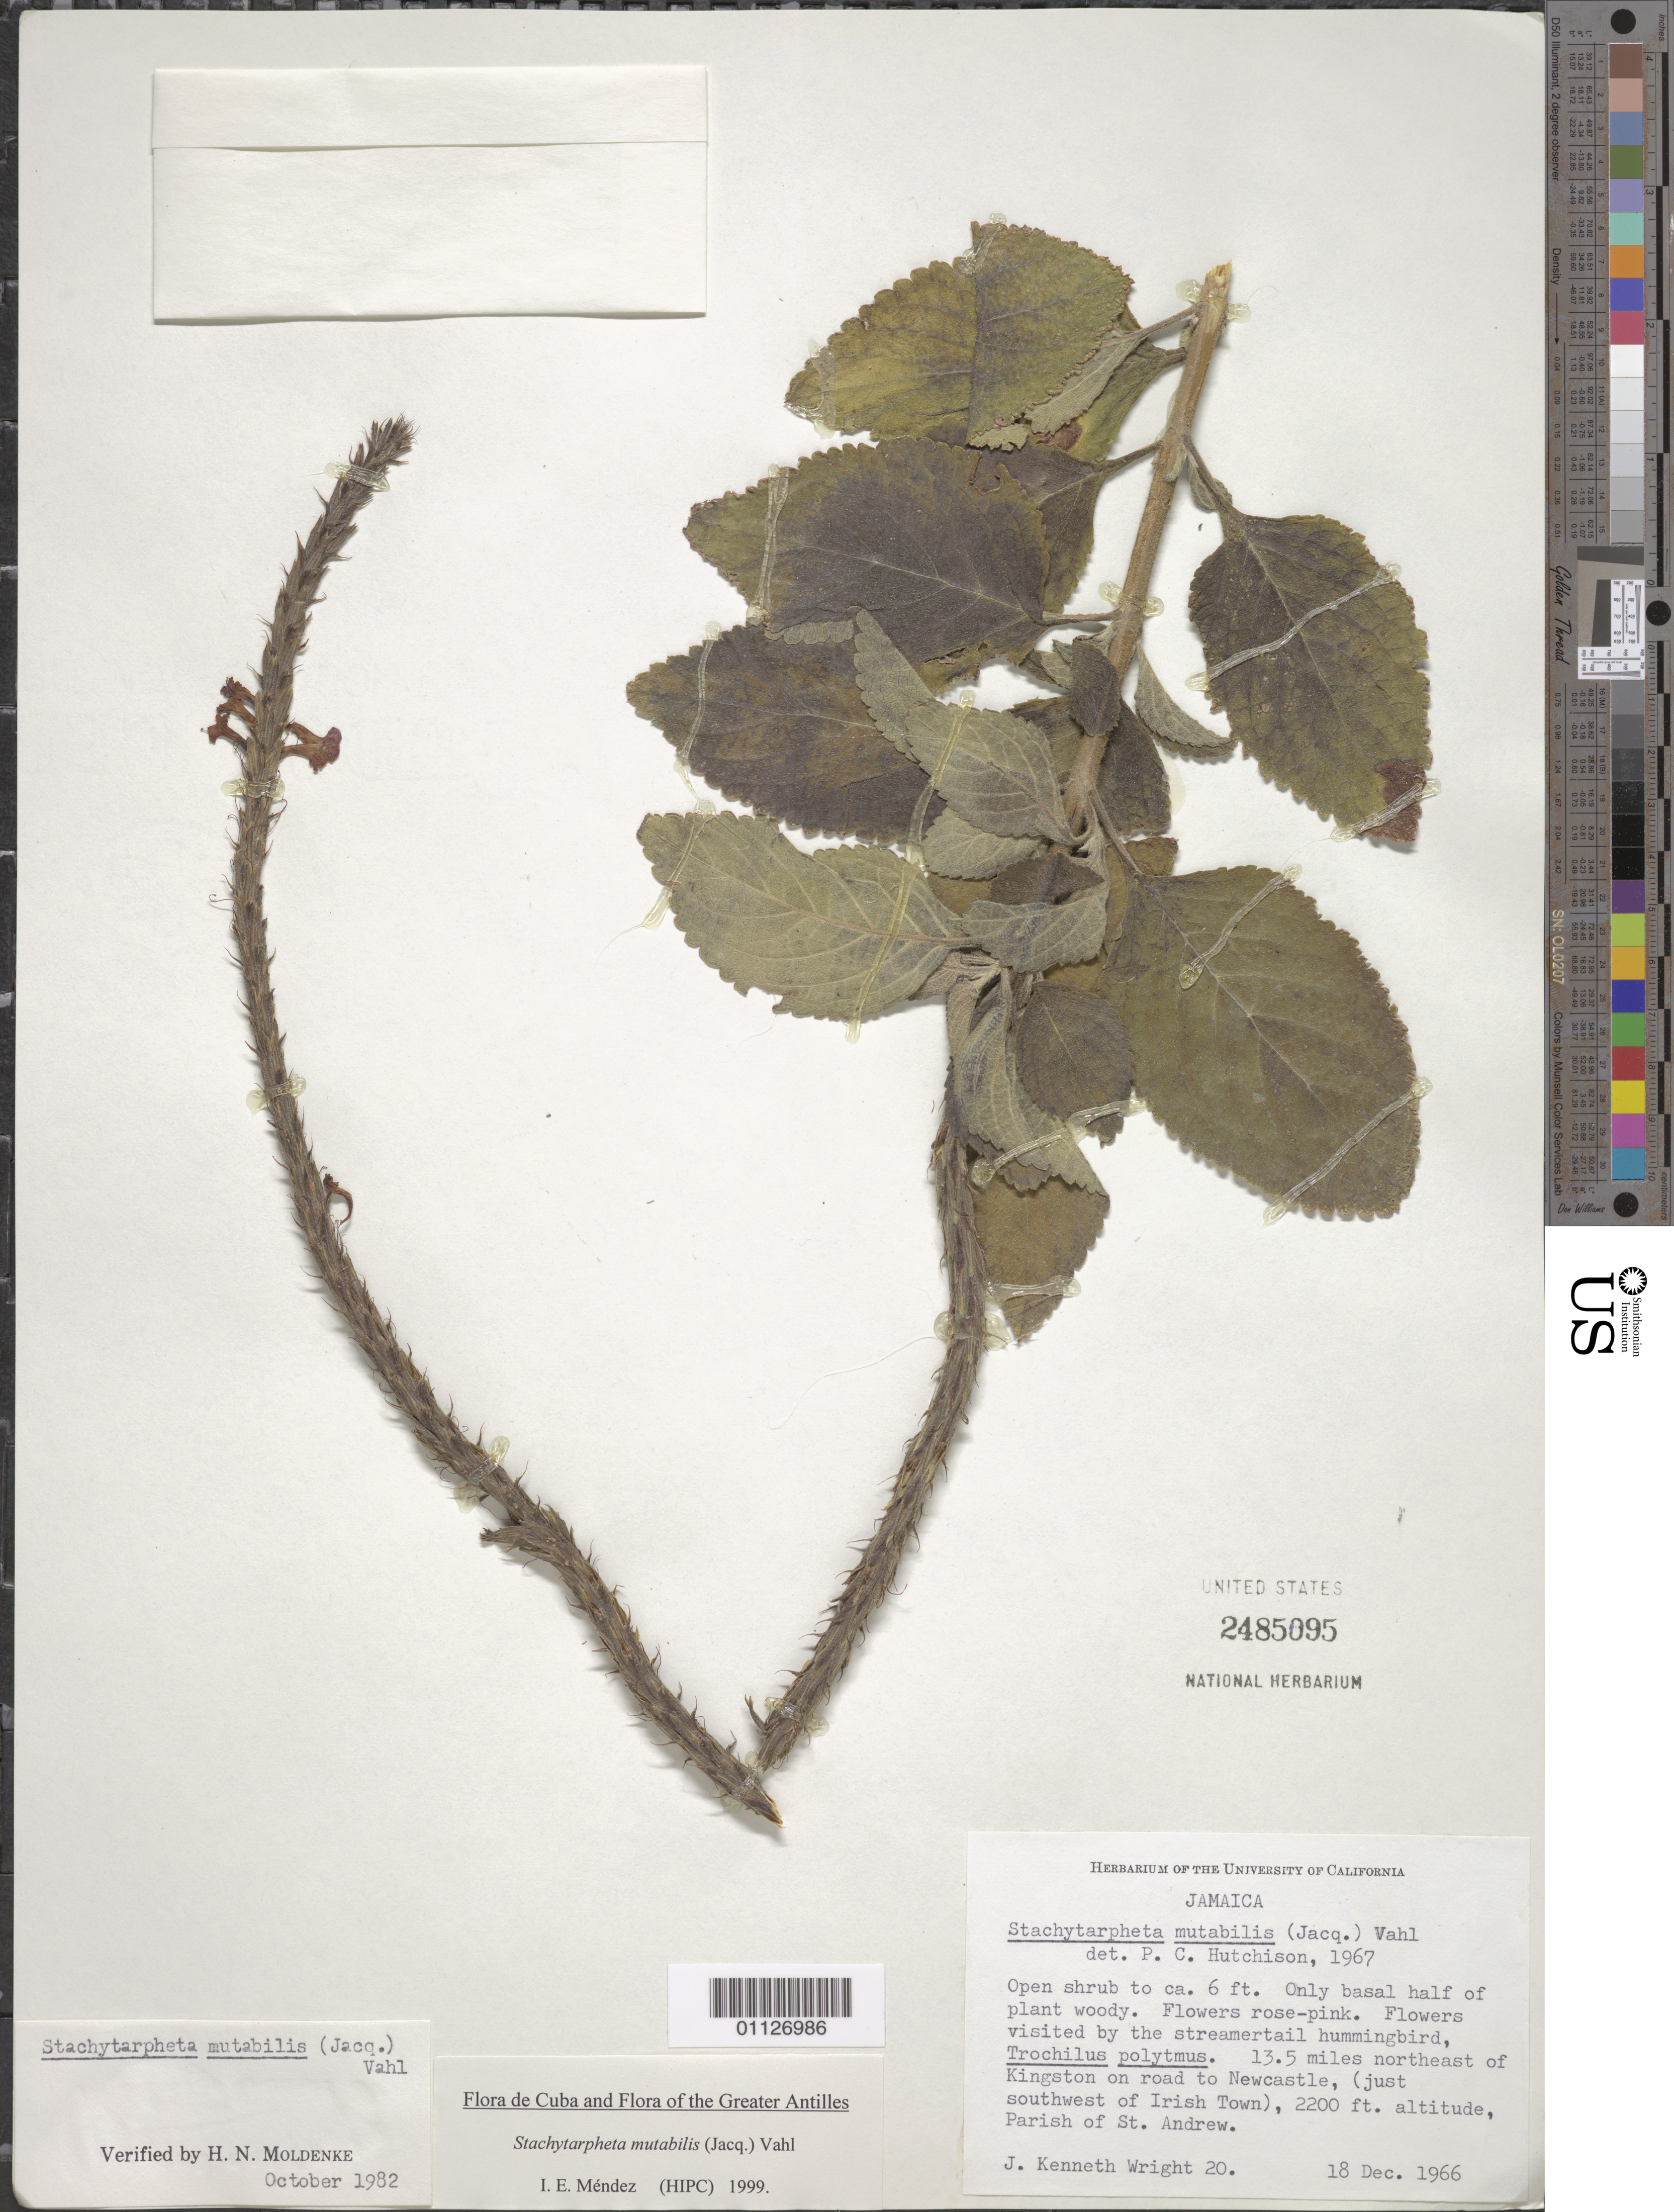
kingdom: Plantae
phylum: Tracheophyta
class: Magnoliopsida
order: Lamiales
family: Verbenaceae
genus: Stachytarpheta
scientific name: Stachytarpheta mutabilis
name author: (Jacq.) Vahl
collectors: J. K. Wright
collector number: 20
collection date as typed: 18 Dec 1966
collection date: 1966-12-18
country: Jamaica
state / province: Saint Andrew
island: Jamaica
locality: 13.5 mi NE of Kingston on road to Newcastle (just SW of Irish Town)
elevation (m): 671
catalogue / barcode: US 2485095